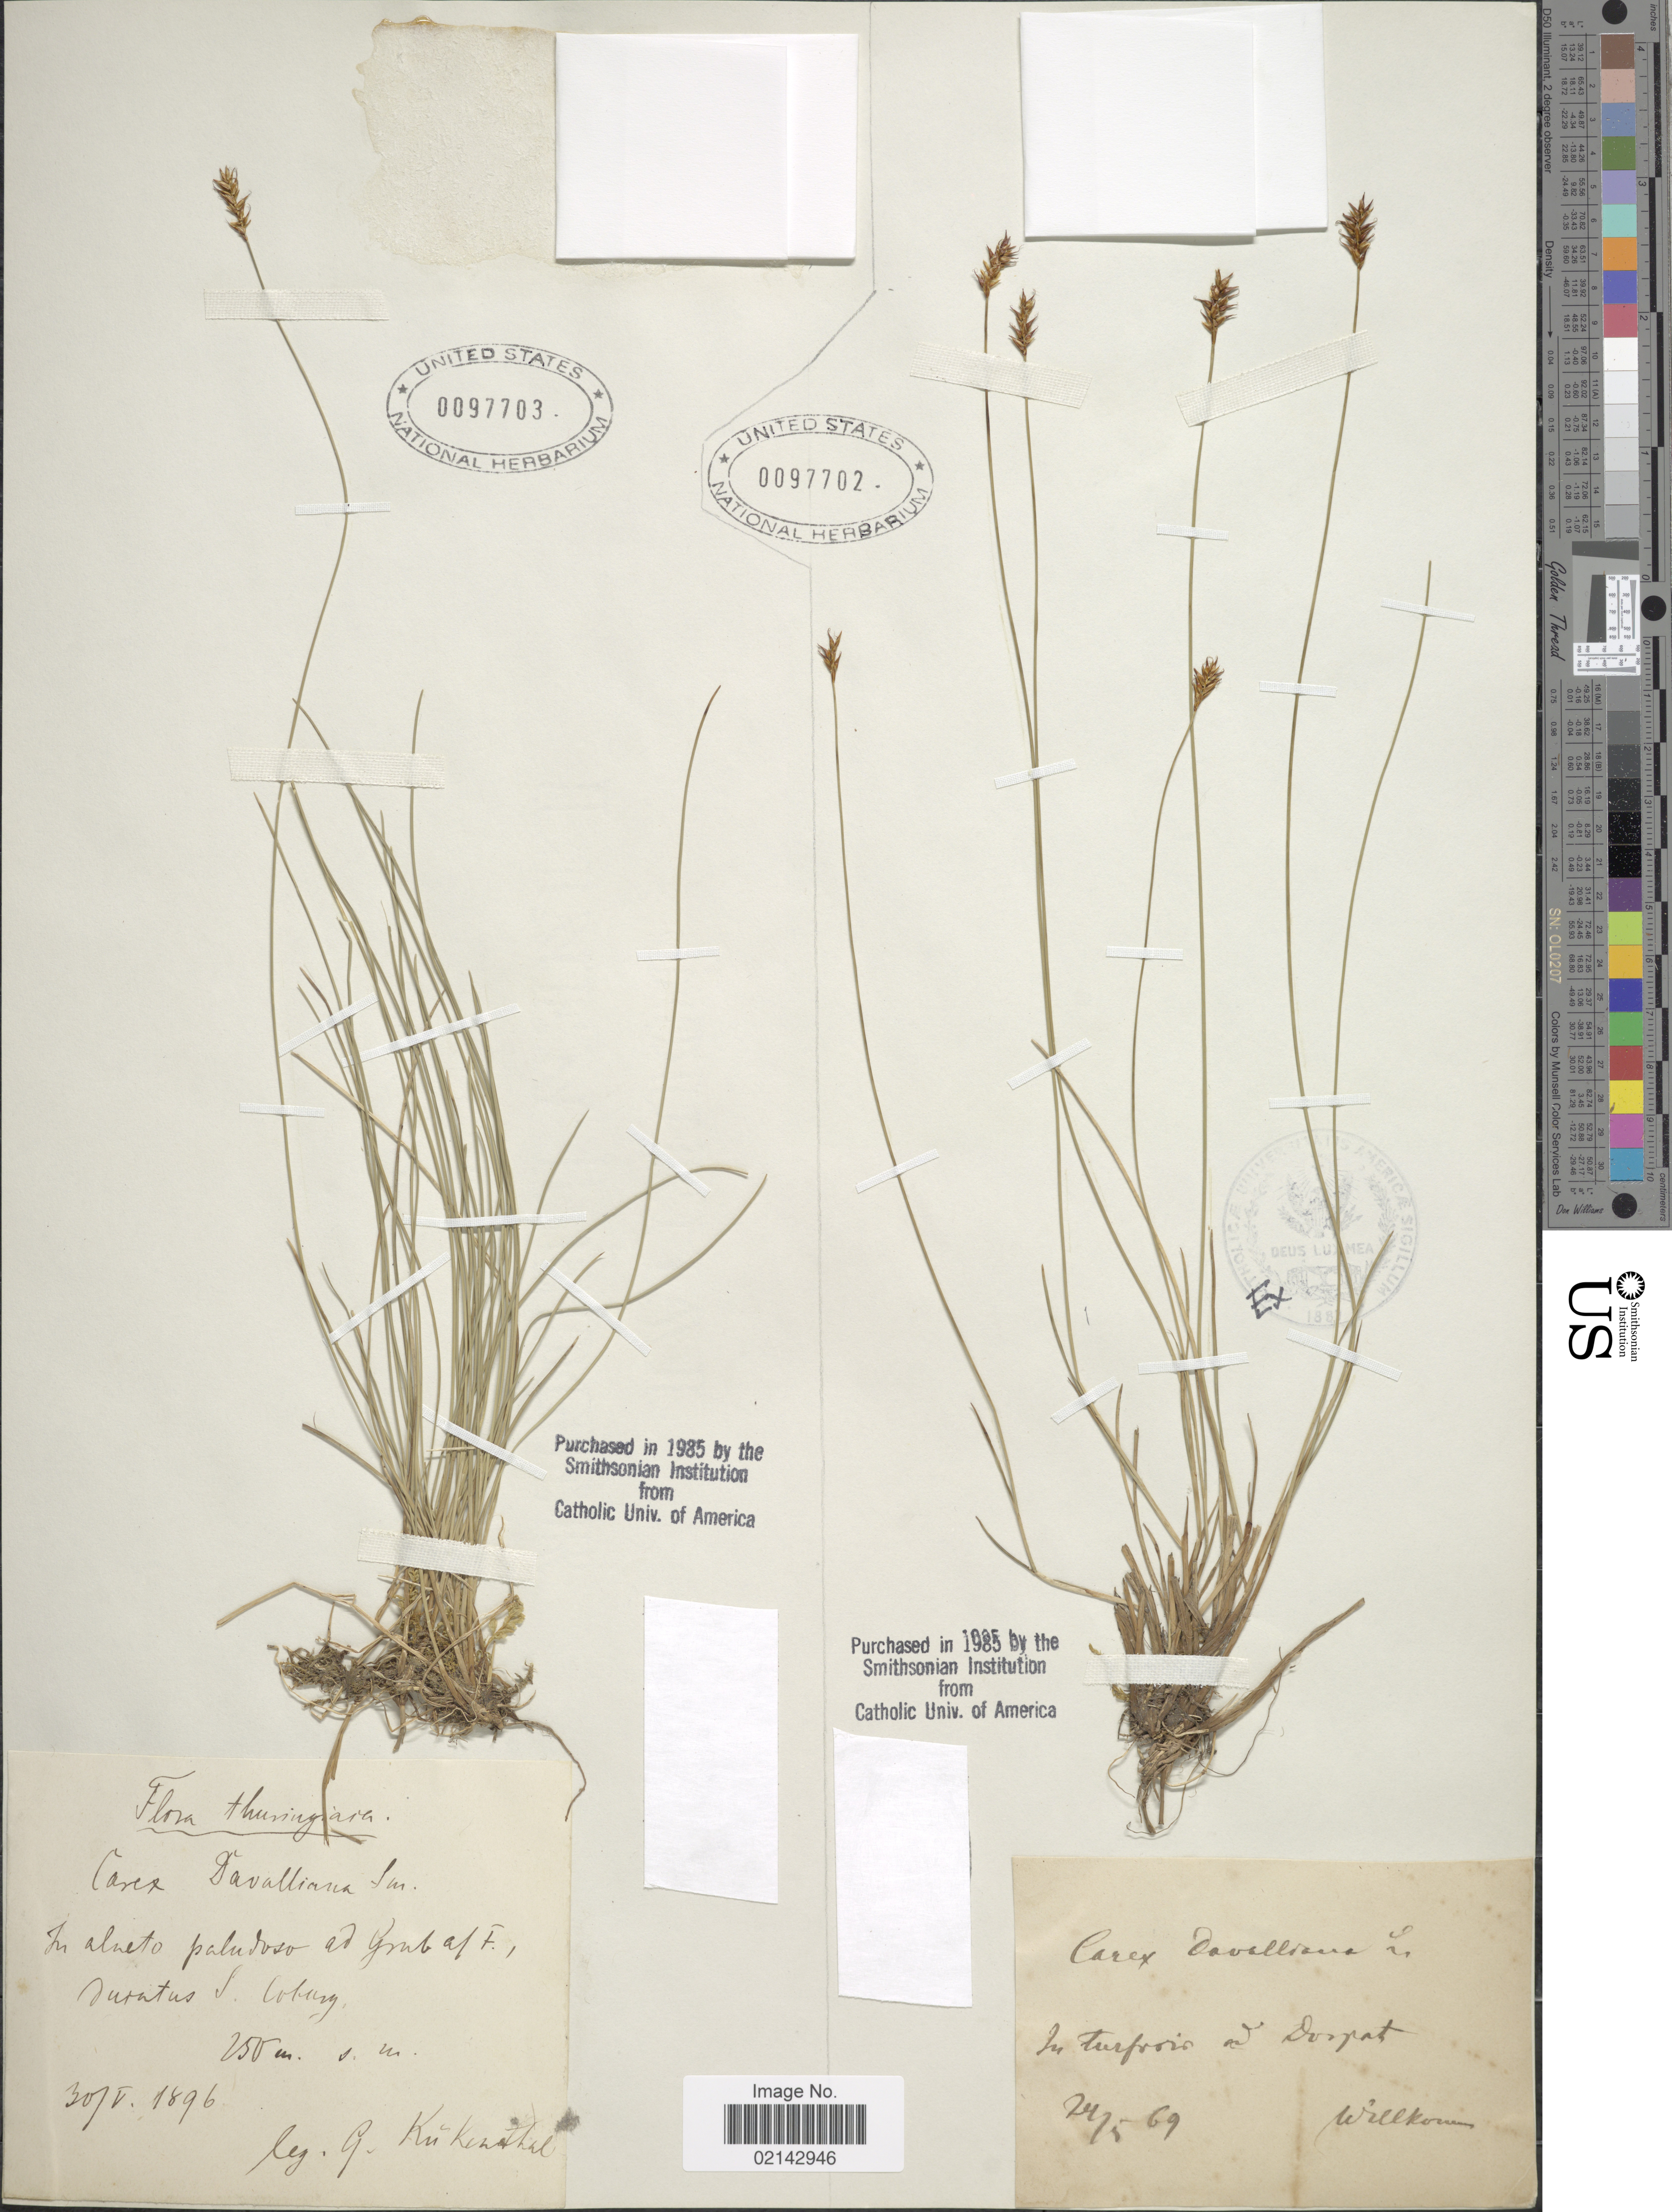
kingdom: Plantae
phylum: Tracheophyta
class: Liliopsida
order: Poales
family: Cyperaceae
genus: Carex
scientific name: Carex davalliana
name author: Sm.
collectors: -. Willkomm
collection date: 1869-05-24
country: Estonia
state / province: Tartu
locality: In turfrosis ad Dorpat.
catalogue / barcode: US 97702-2